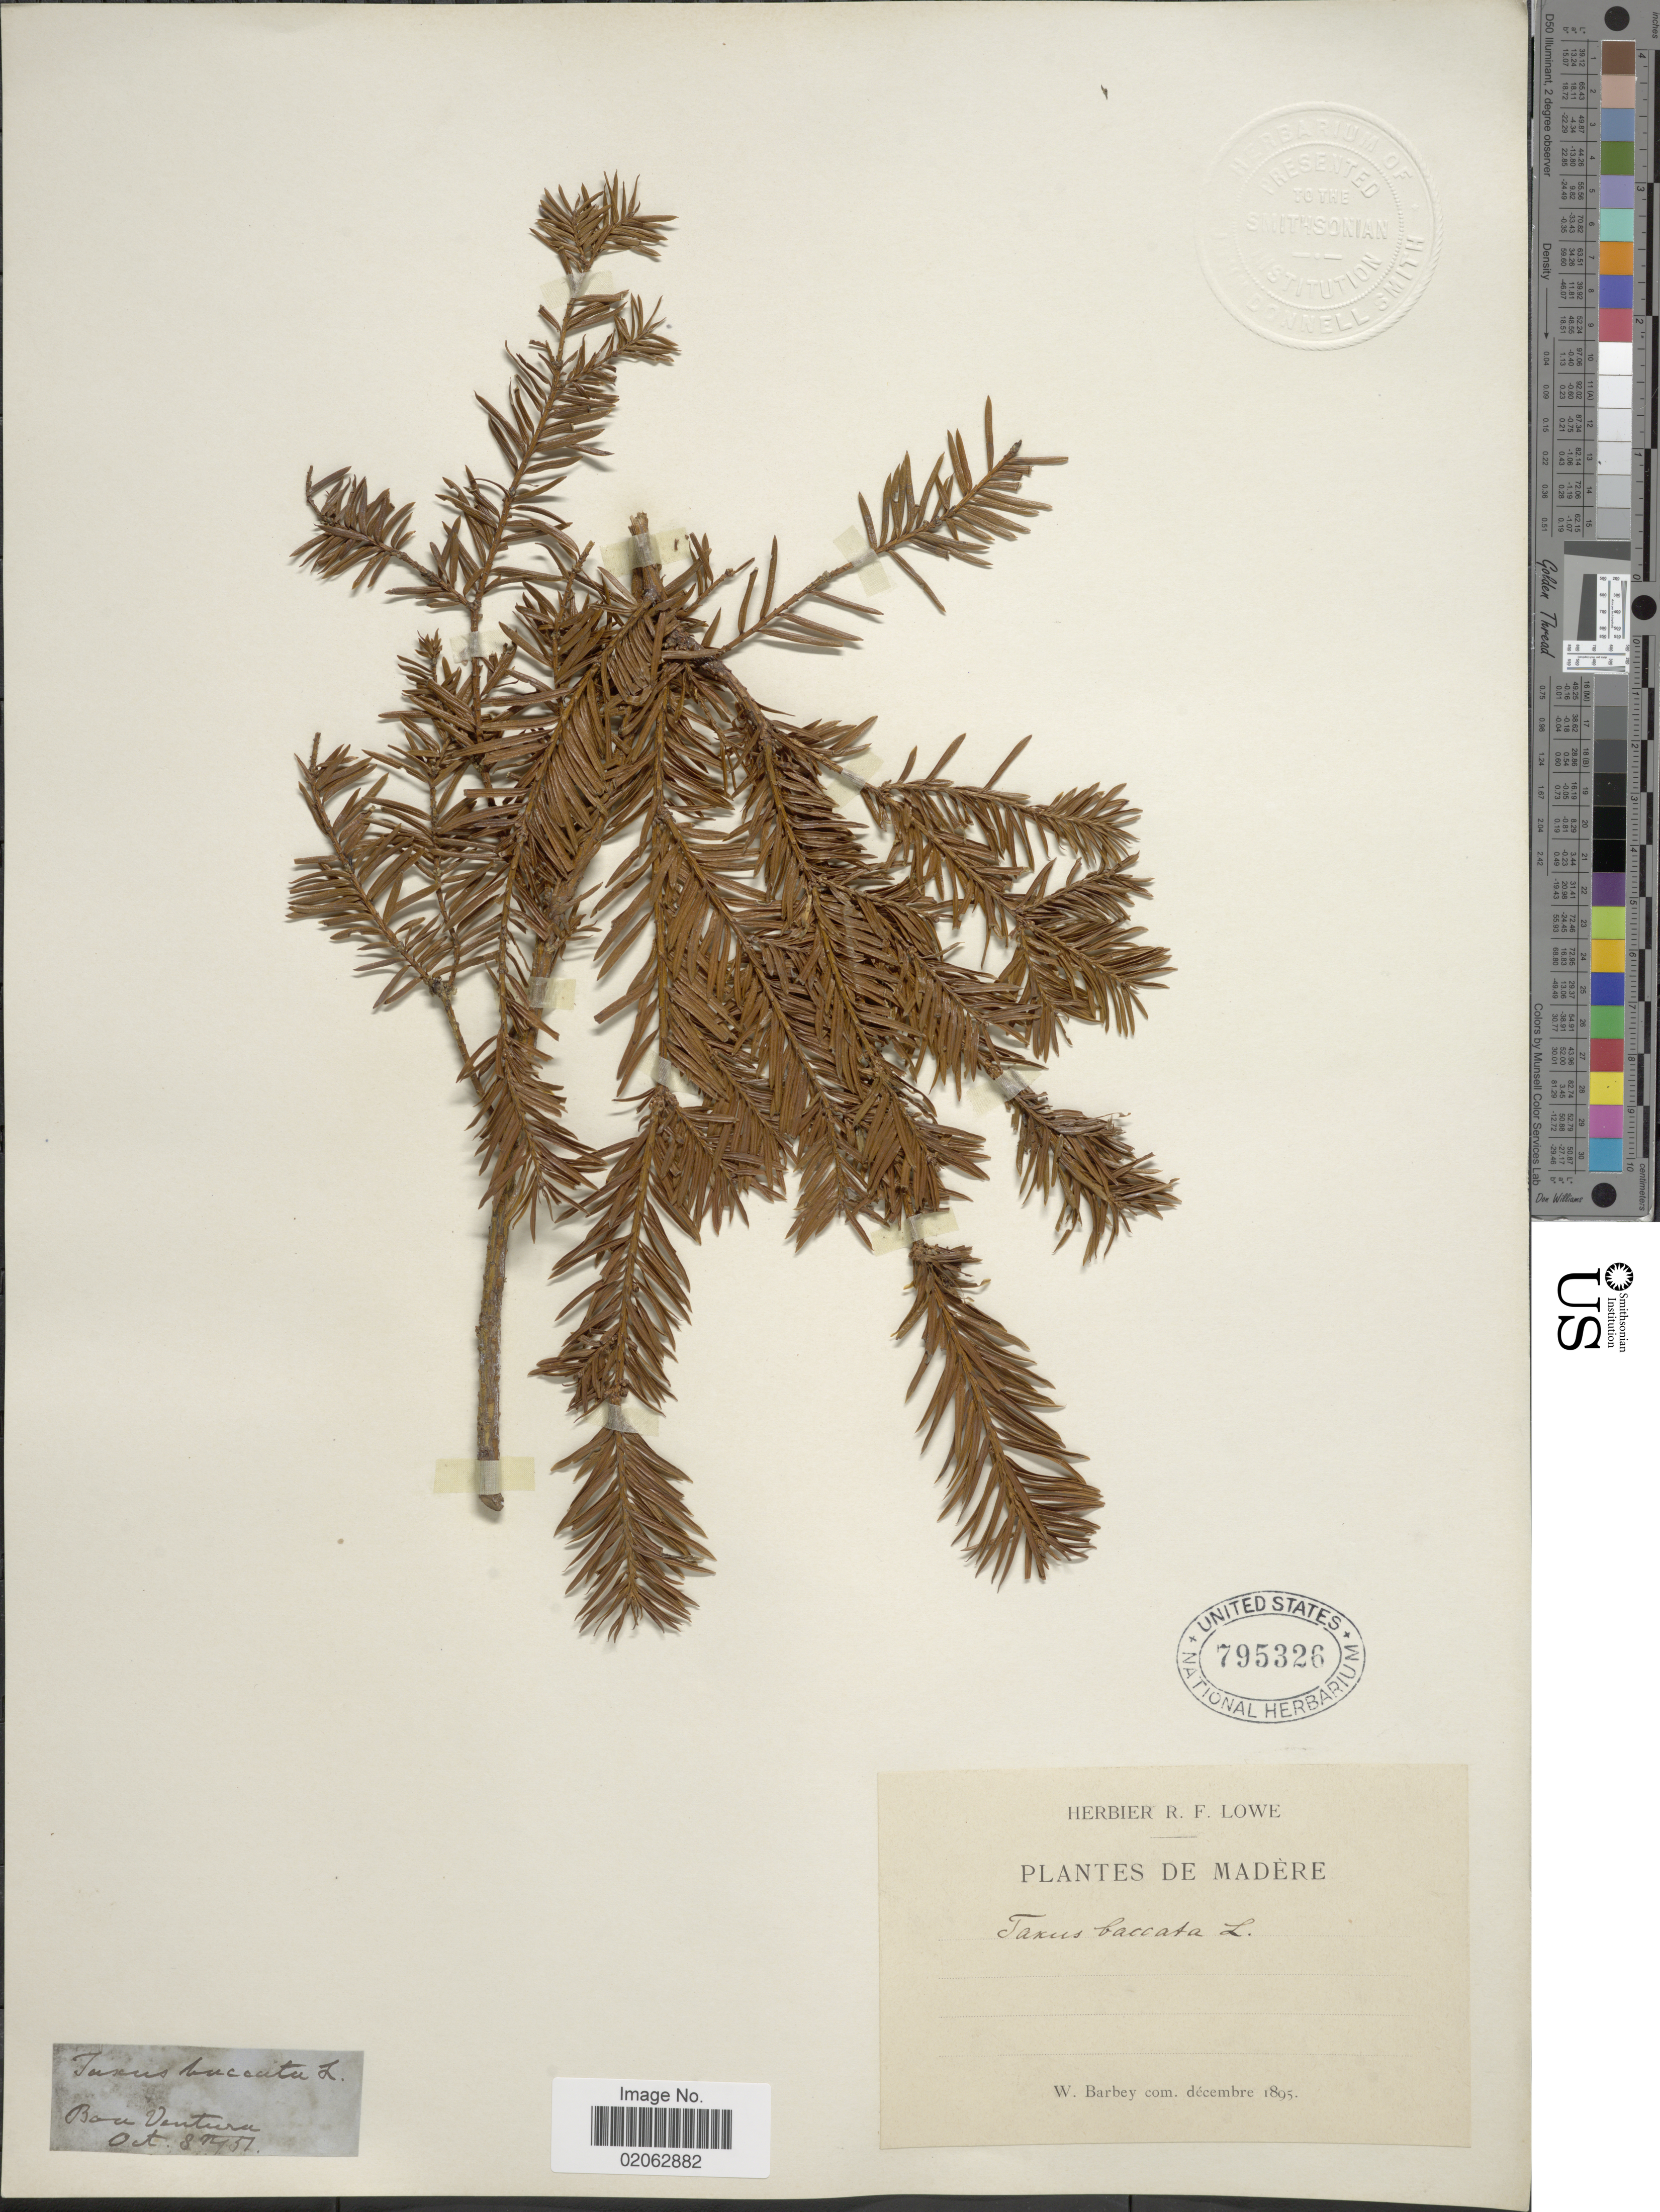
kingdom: Plantae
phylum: Tracheophyta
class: Pinopsida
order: Pinales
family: Taxaceae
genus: Taxus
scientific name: Taxus baccata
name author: L.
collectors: ex herb. R. F. Lowe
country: Portugal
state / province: Madeira (Aut. Reg.)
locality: Madere.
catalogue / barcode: US 795326